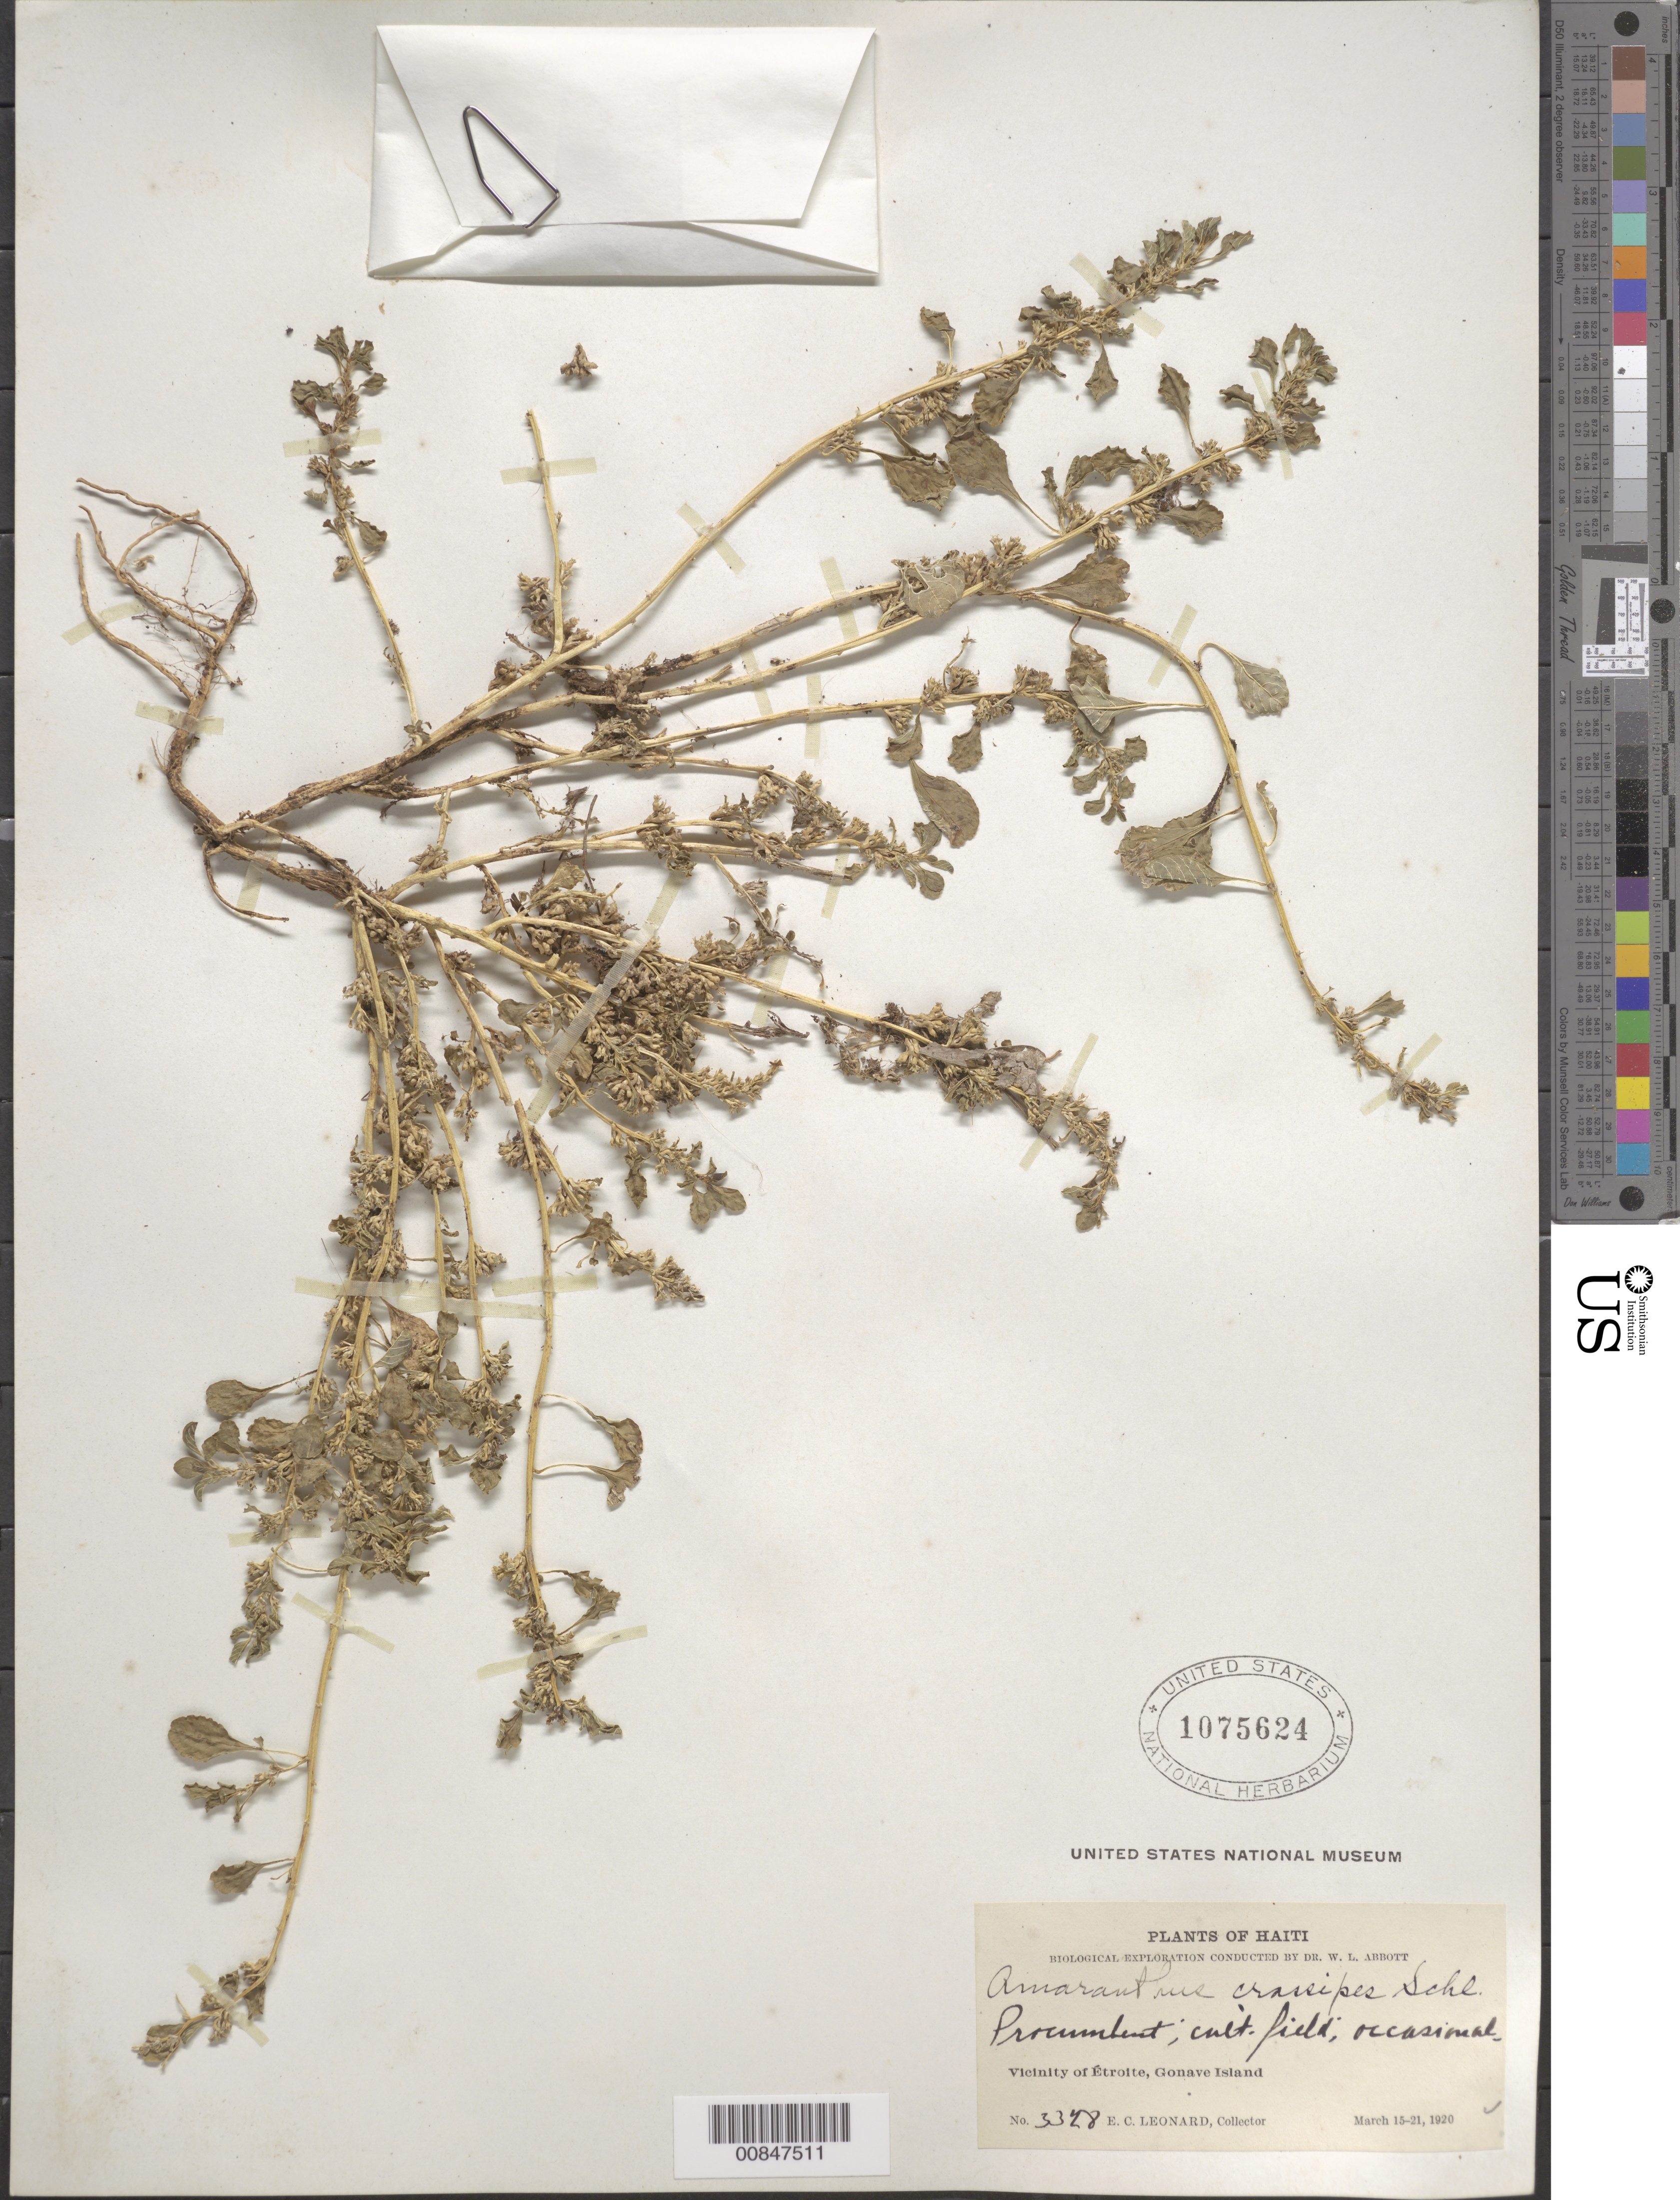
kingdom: Plantae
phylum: Tracheophyta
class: Magnoliopsida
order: Caryophyllales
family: Amaranthaceae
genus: Amaranthus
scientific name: Amaranthus crassipes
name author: Schltdl.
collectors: E. C. Leonard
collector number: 3328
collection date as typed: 15 Mar 1920 to 21 Mar 1920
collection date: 1920-03-15/1920-03-21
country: Haiti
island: Gonave I.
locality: Vicinity of Étroite, Gonave Island.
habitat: Cultivated field.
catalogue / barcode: US 1075624